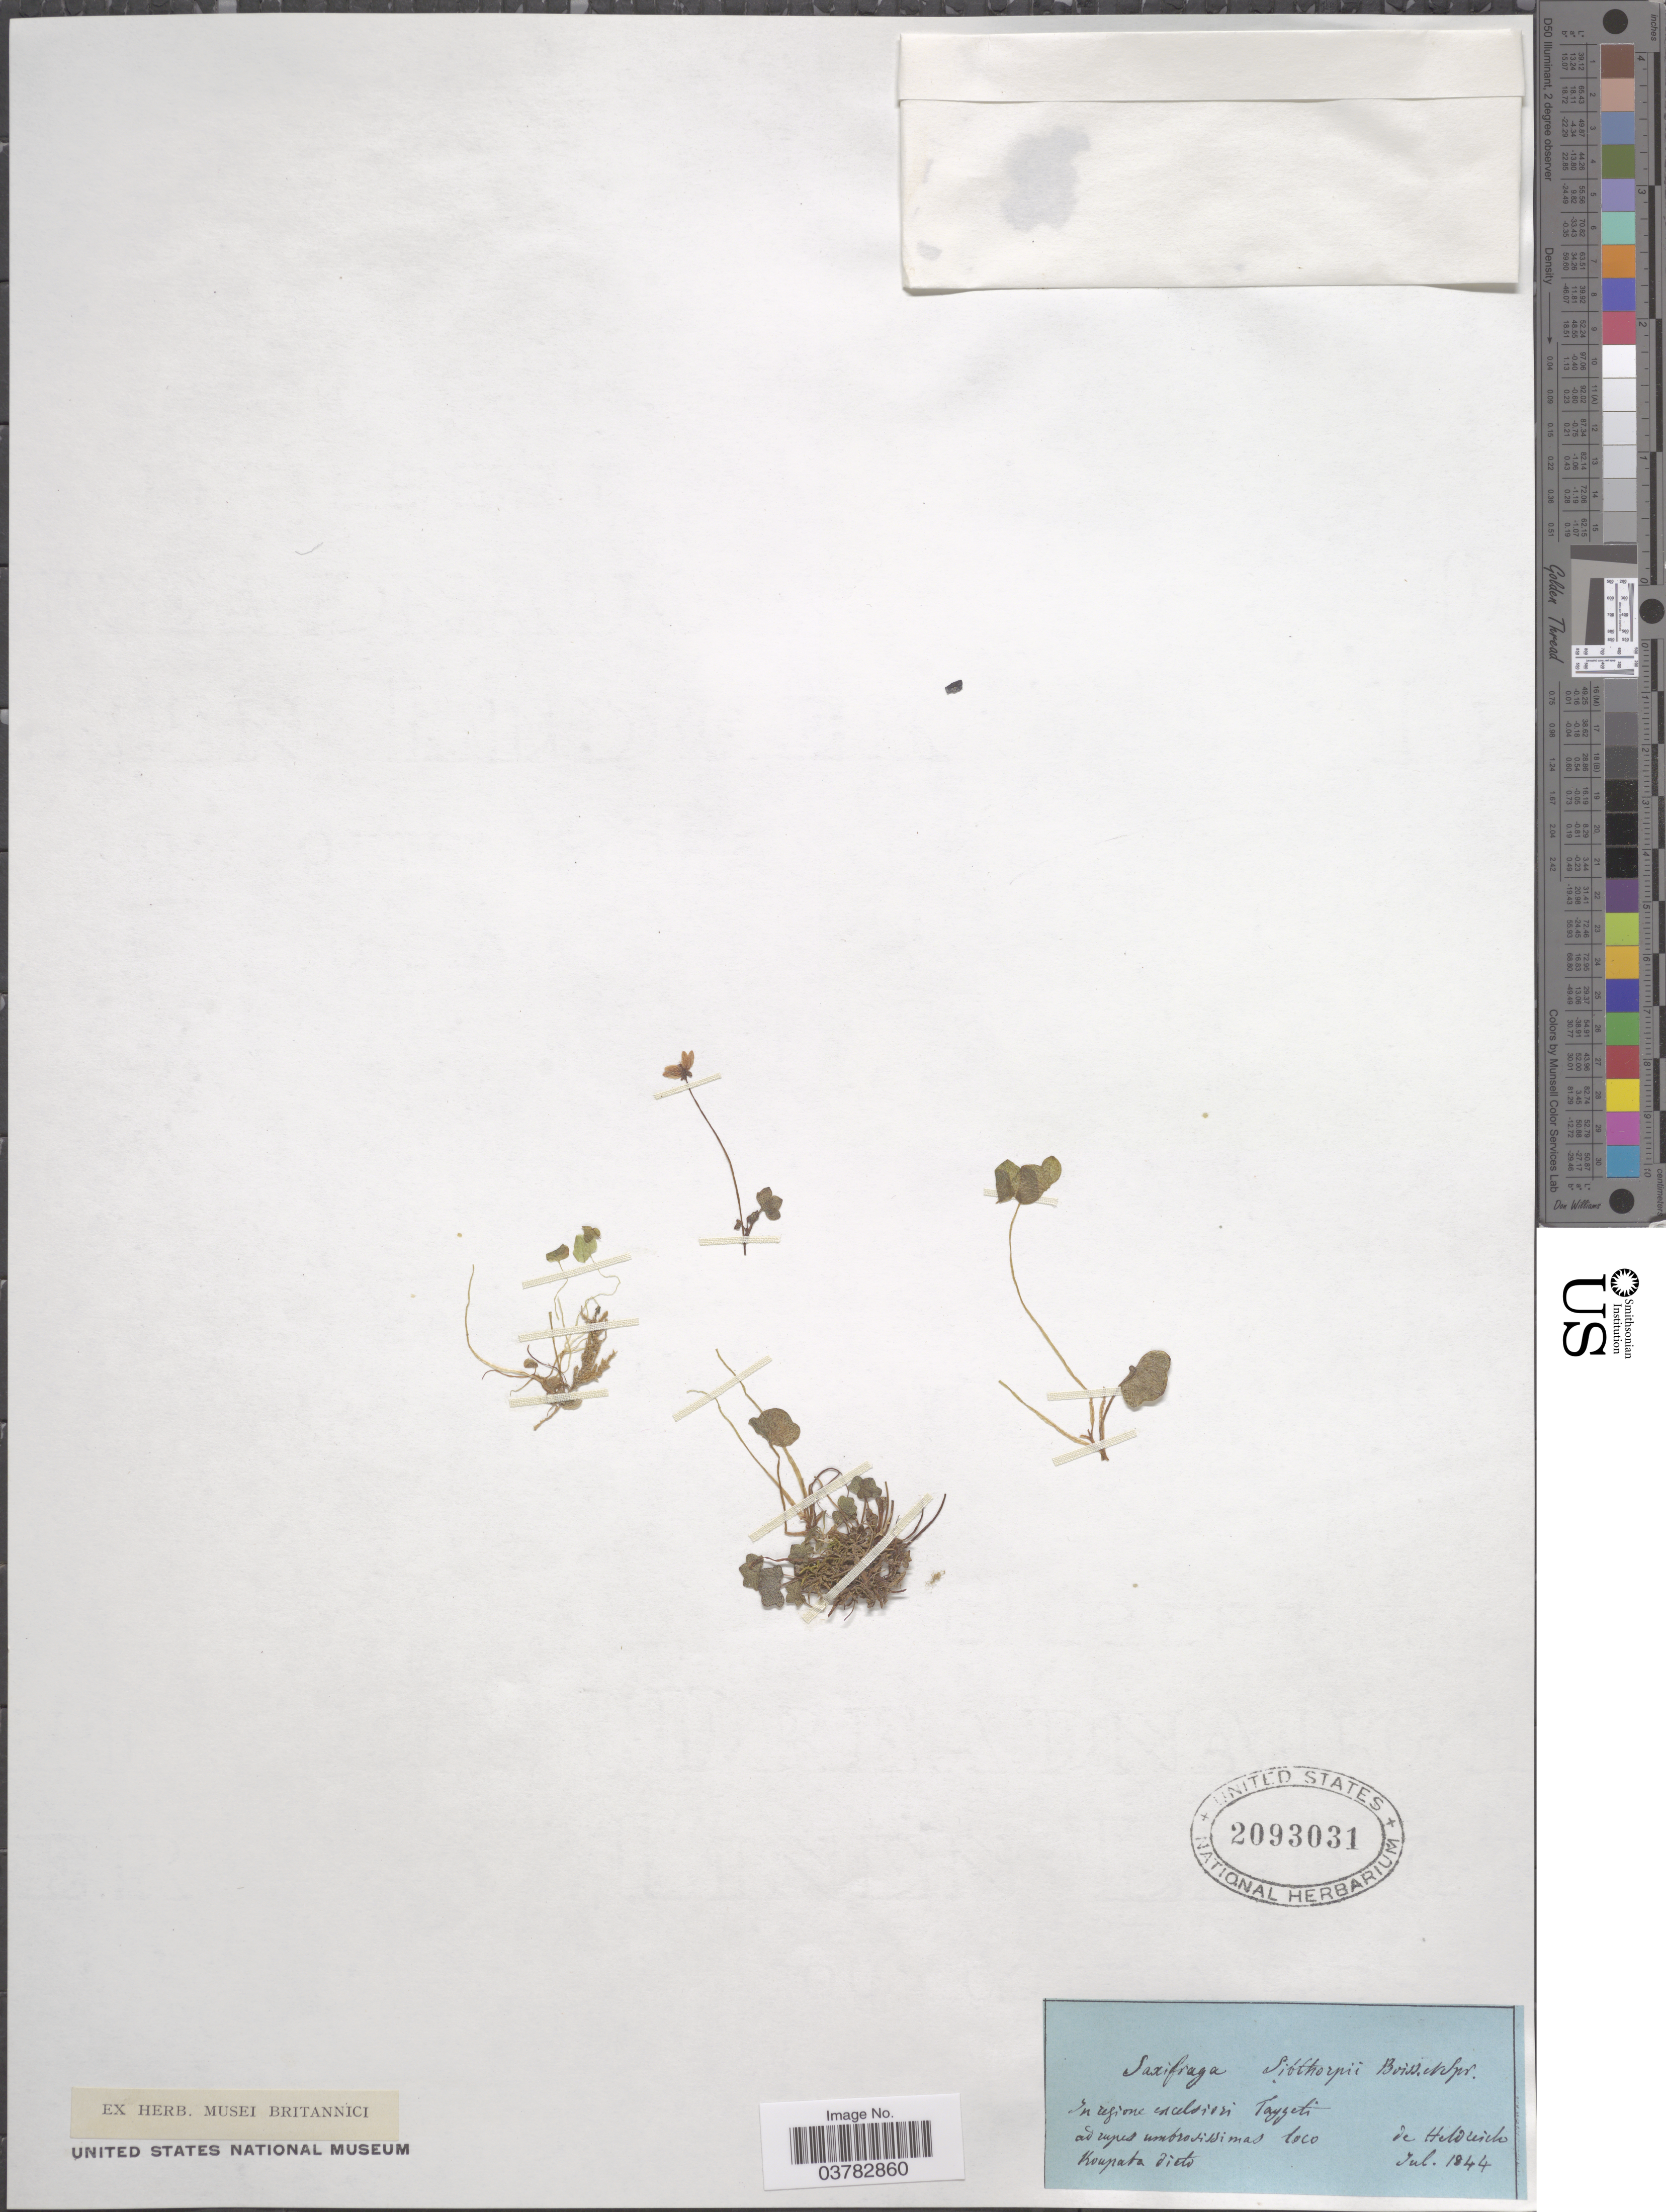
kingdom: Plantae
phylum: Tracheophyta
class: Magnoliopsida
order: Saxifragales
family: Saxifragaceae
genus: Saxifraga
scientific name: Saxifraga sibthorpii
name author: Boiss.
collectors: -. De Heldreich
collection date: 1844-07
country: Greece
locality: In regione incelsiori Taygeti ad rupes umbrosissimas loco Koupata dicto.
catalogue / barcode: US 2093031